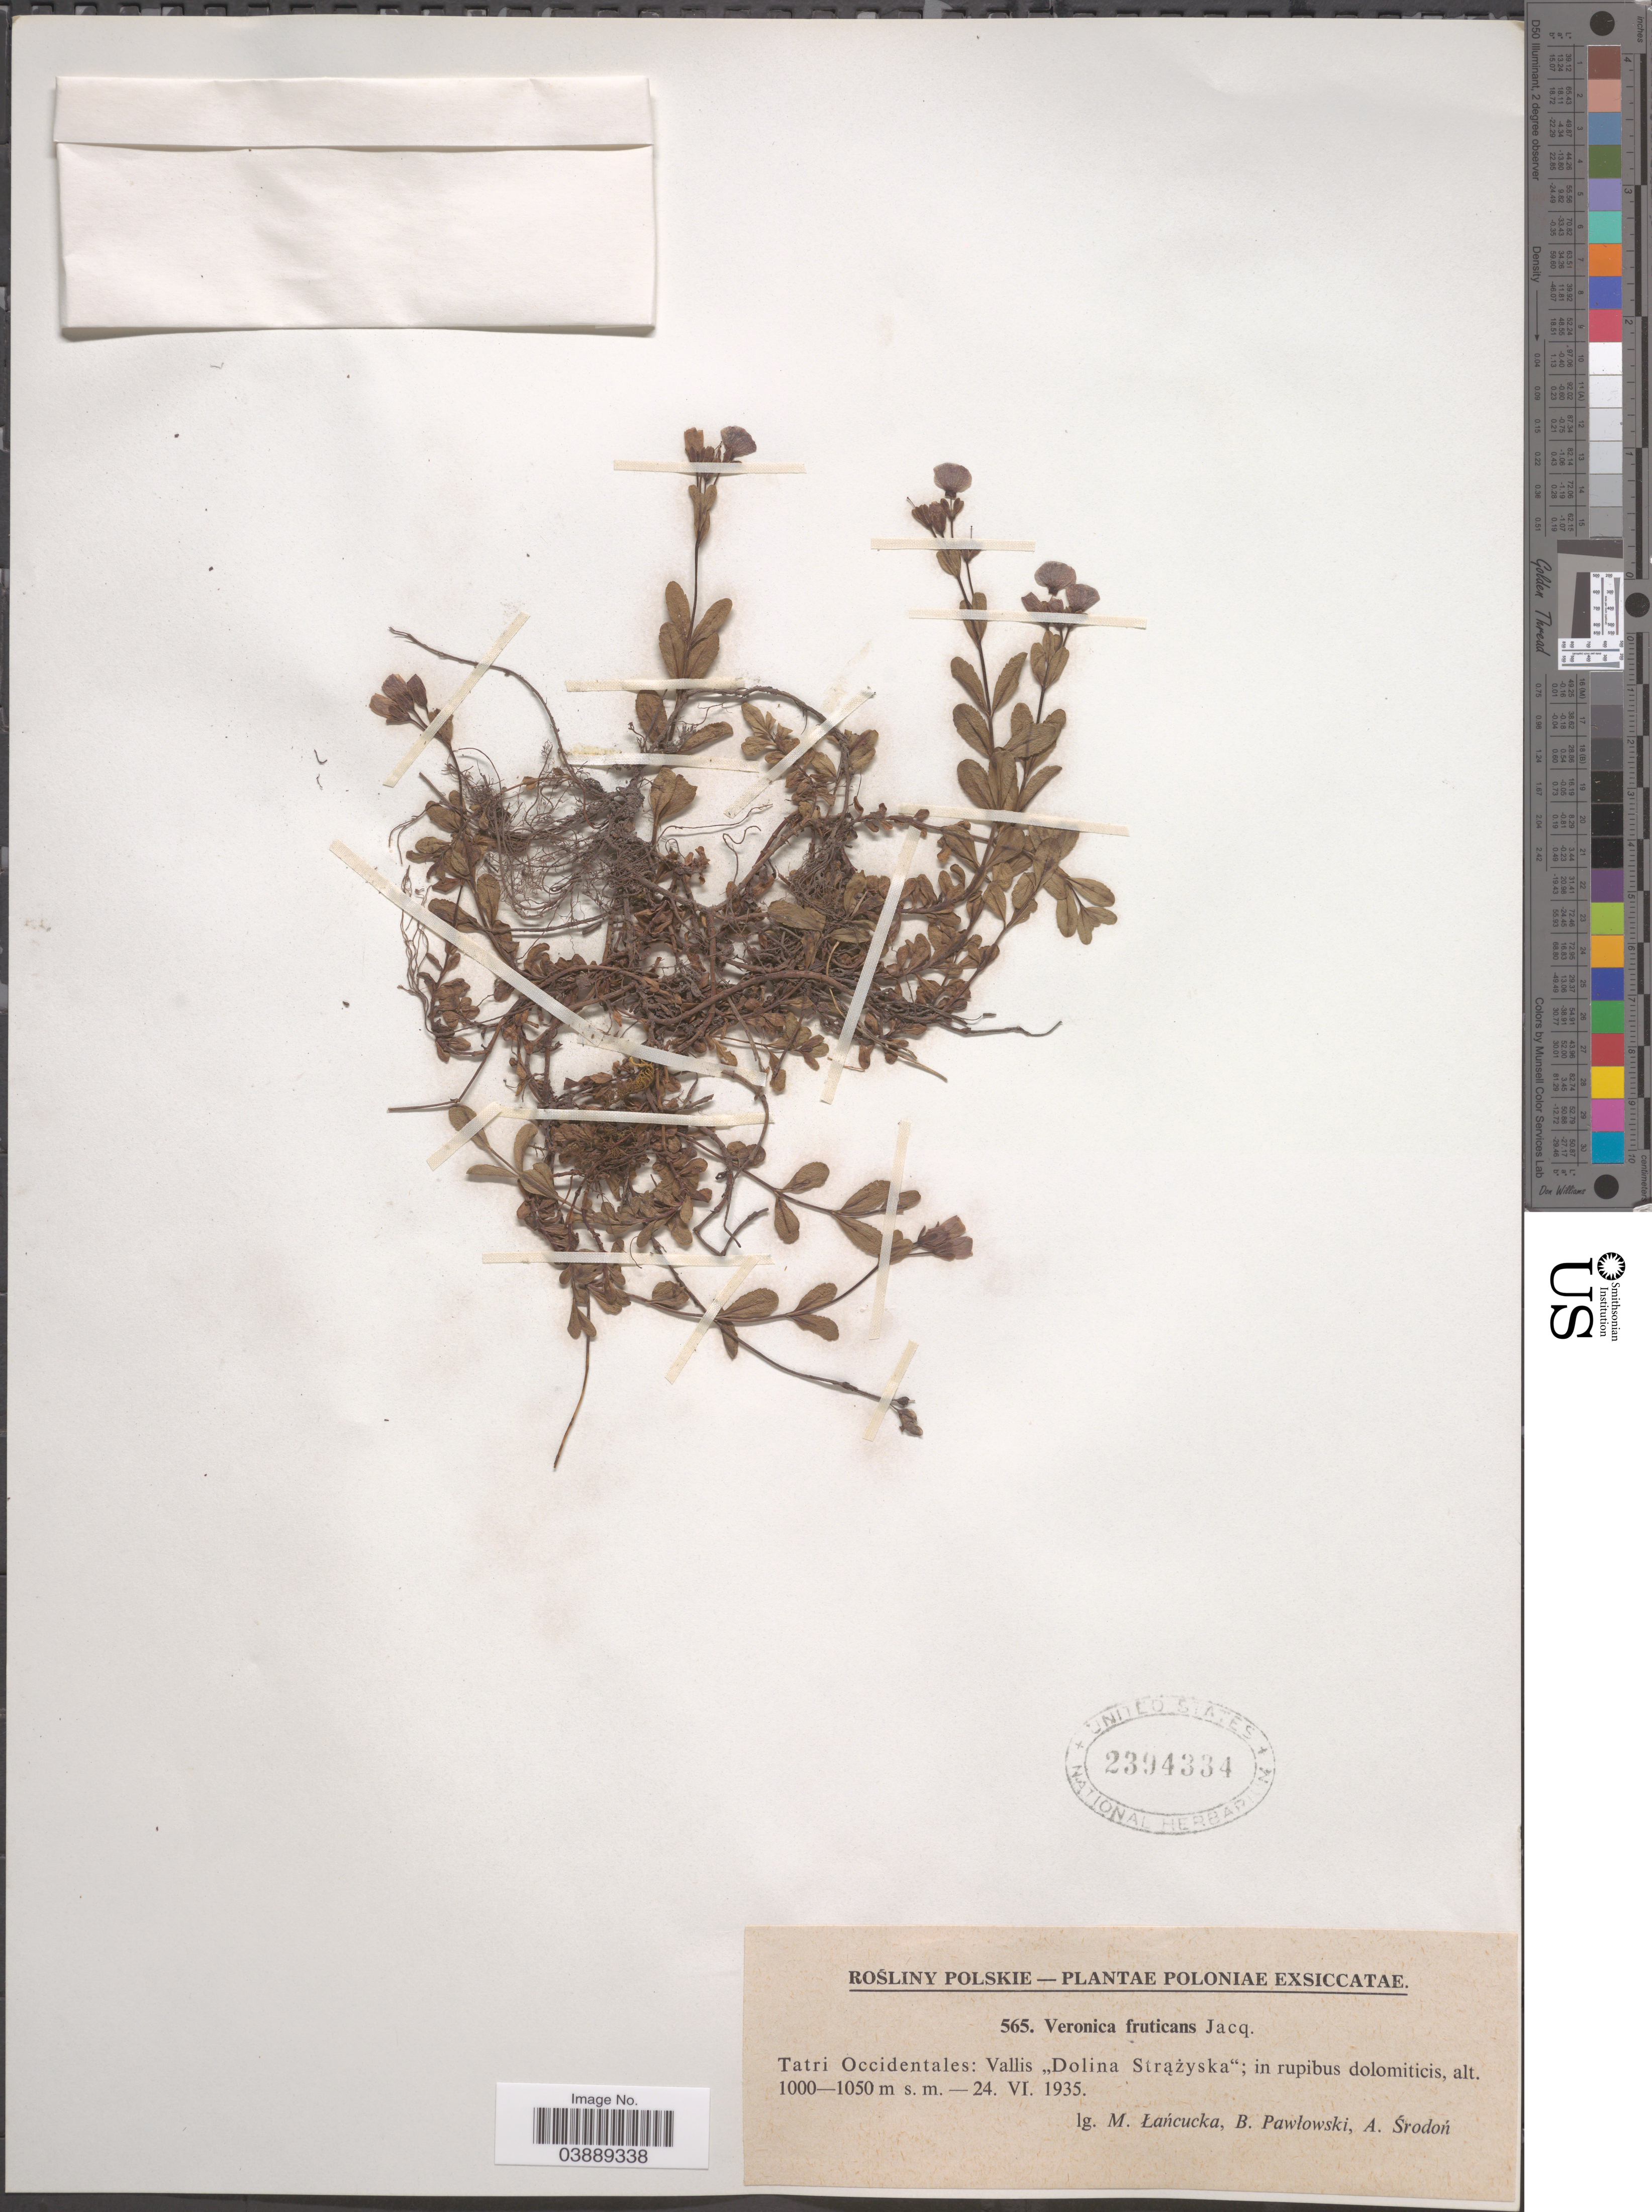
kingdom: Plantae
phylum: Tracheophyta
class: Magnoliopsida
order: Lamiales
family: Plantaginaceae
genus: Veronica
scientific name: Veronica fruticans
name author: Jacq.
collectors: M. Lancucka, B. Pawlowski & A. Srodon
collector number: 565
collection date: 1935-06-24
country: Poland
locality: Tatri Occidentales: Vallis "Dolina Strążyska".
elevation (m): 1000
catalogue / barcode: US 2394334